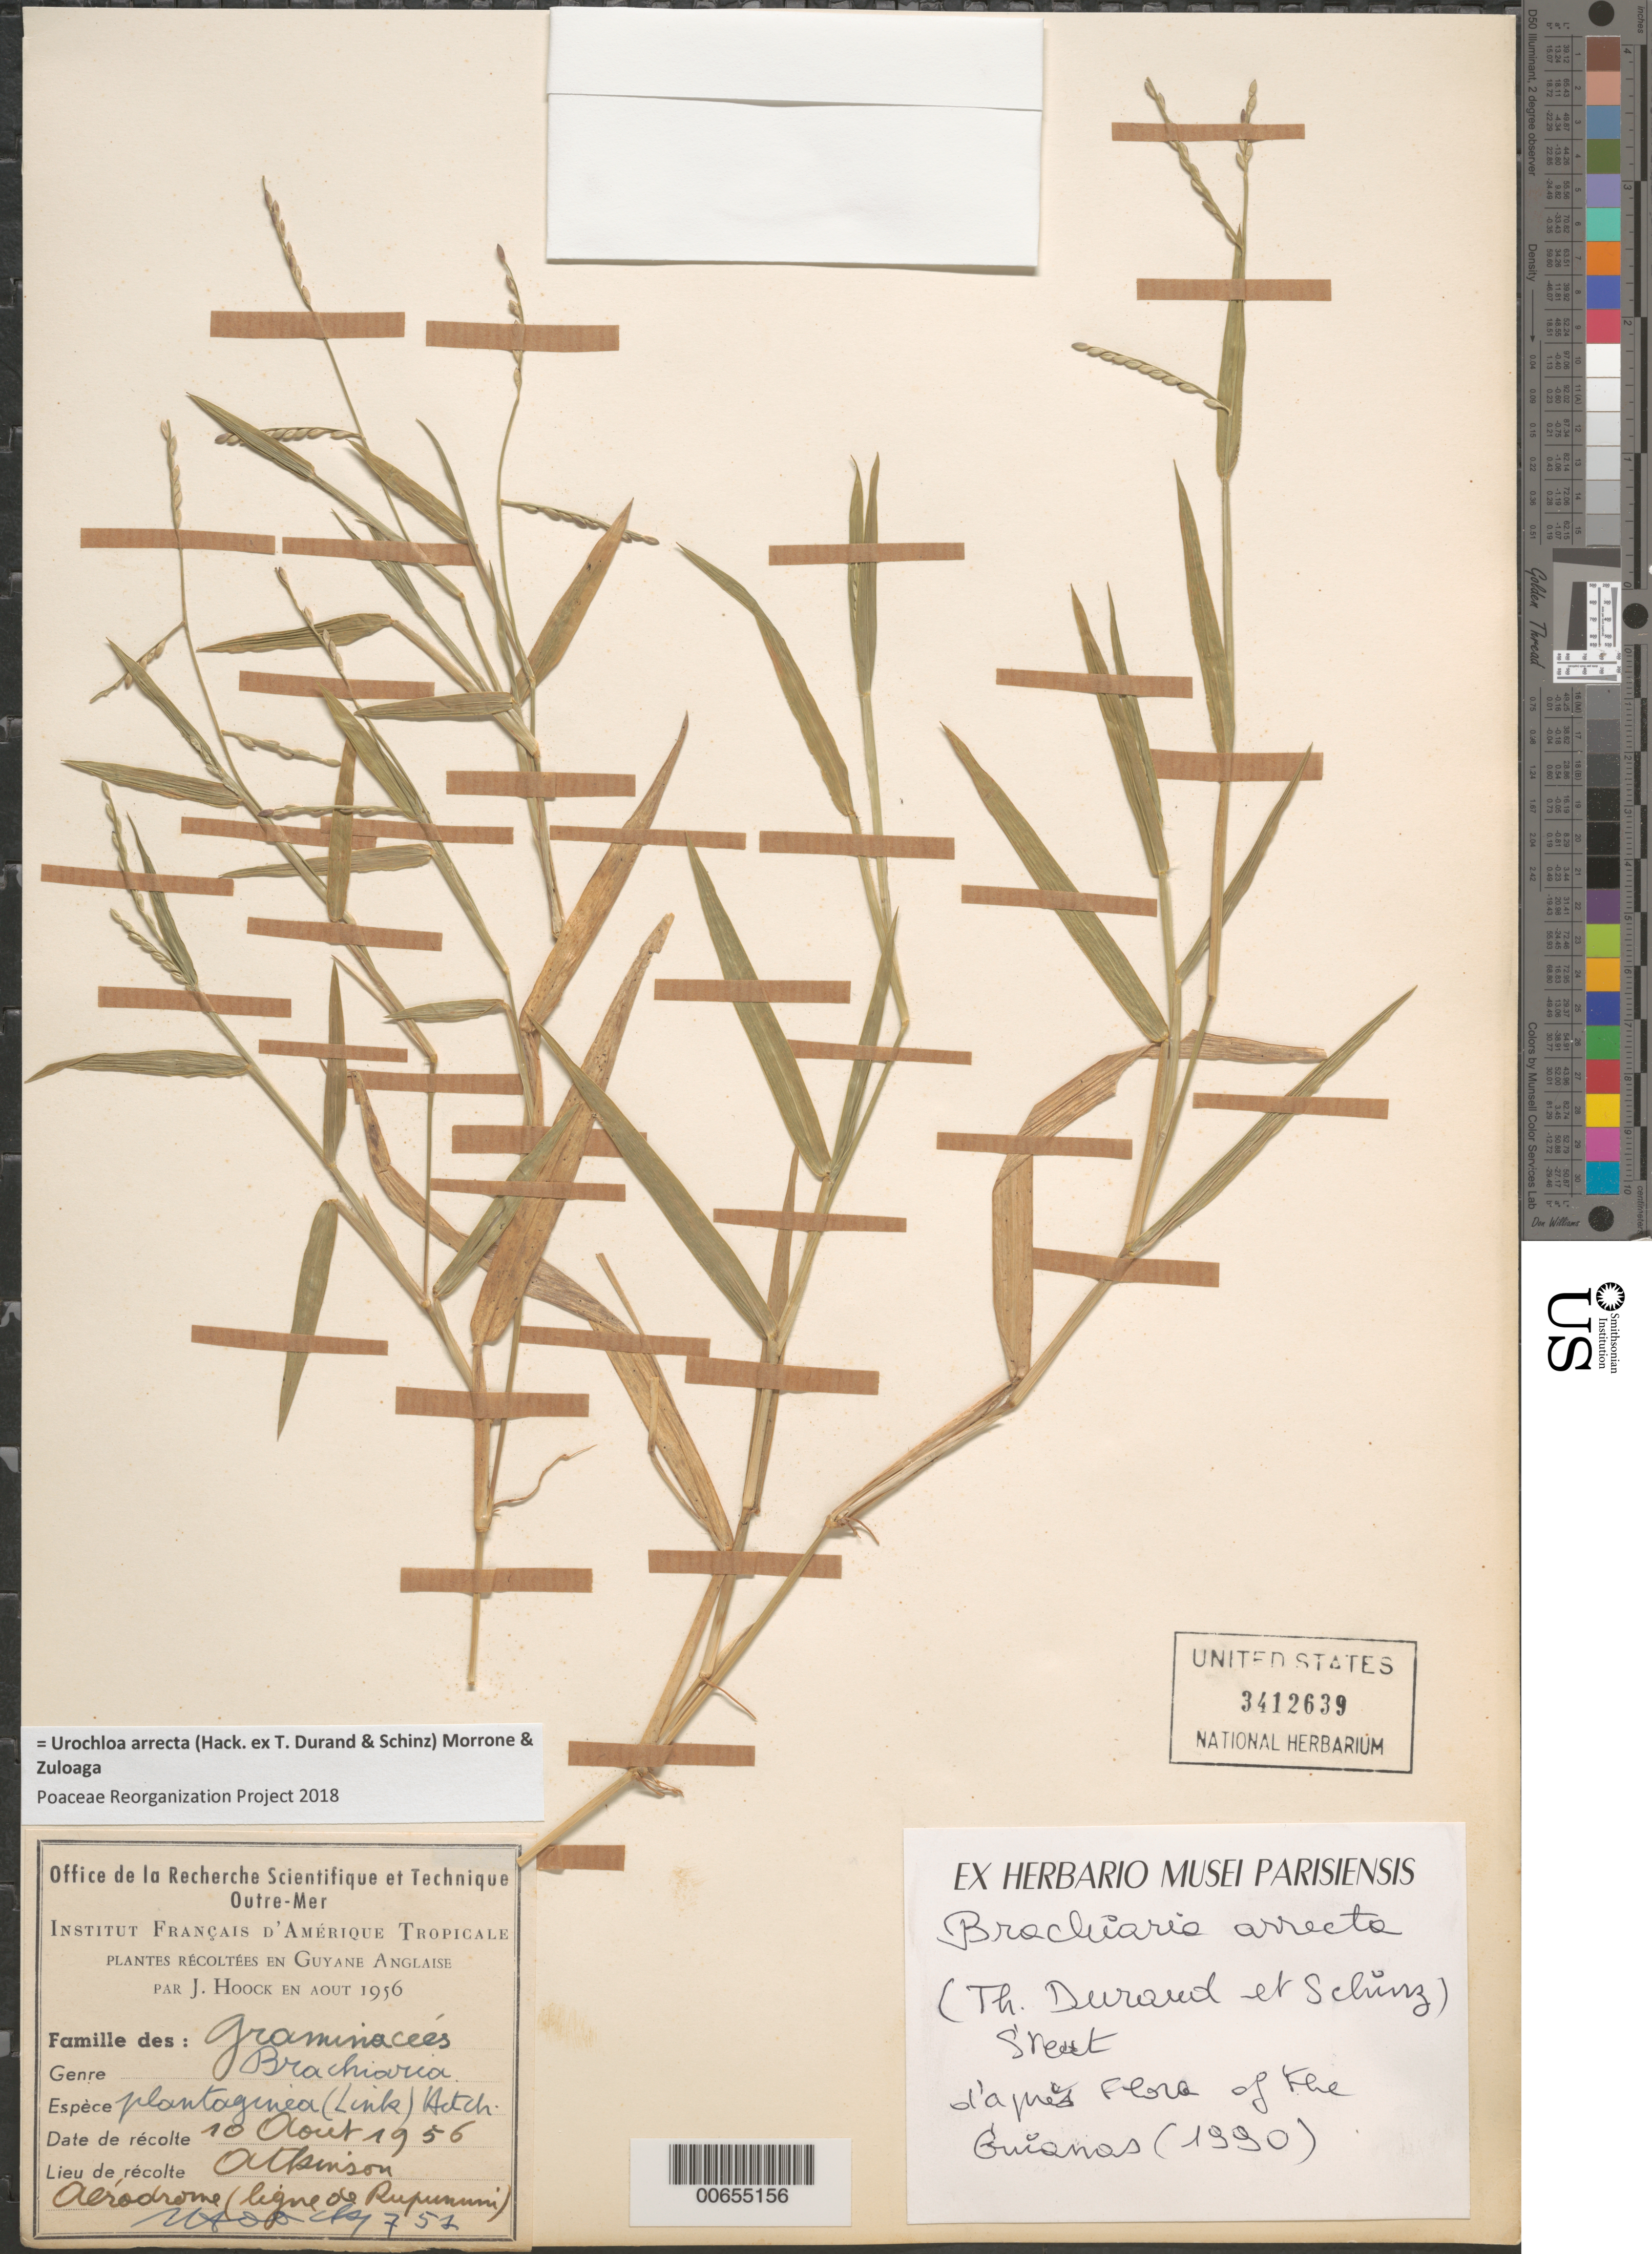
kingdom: Plantae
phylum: Tracheophyta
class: Liliopsida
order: Poales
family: Poaceae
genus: Brachiaria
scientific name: Brachiaria arrecta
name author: (Hack. ex Durand & Schinz) Stent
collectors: J. Hoock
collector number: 751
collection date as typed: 10-Aug-56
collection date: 1956-08-10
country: Guyana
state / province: Demerara-Mahaica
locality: Atkinson Aérodrome (ligne de Rupununi)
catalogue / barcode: US 3412639